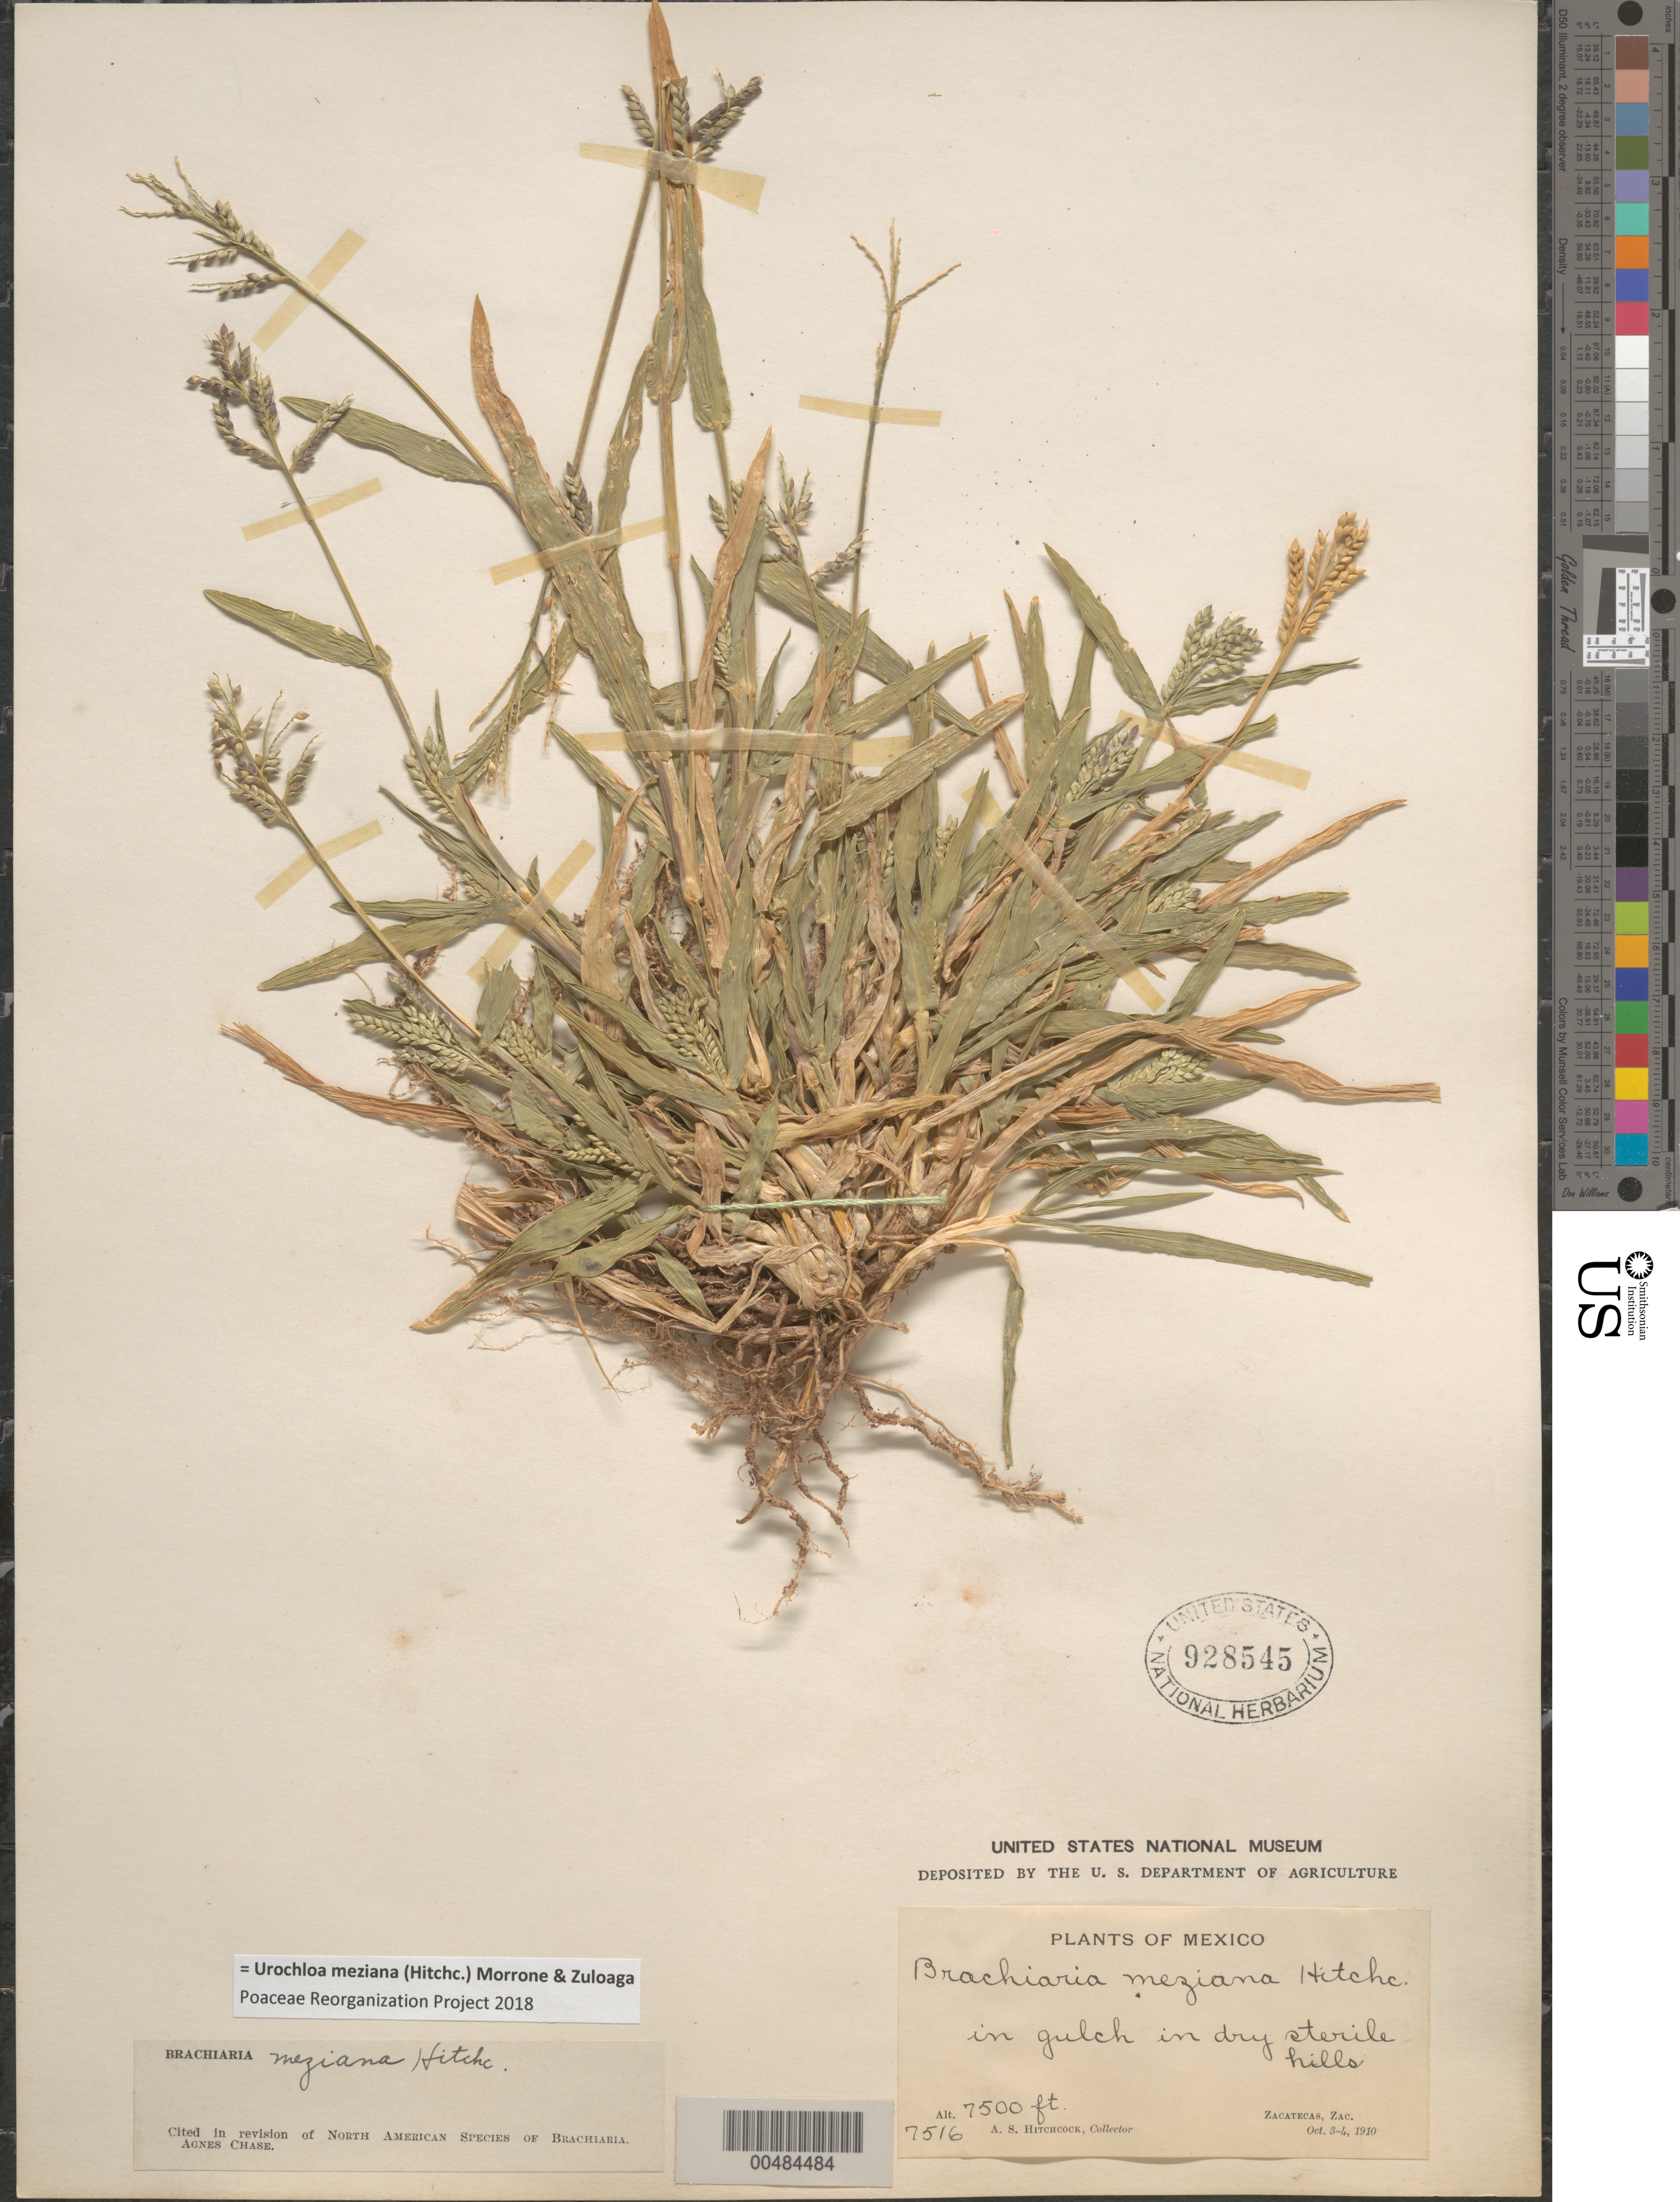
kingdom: Plantae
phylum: Tracheophyta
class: Liliopsida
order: Poales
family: Poaceae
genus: Brachiaria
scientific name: Brachiaria meziana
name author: Hitchc.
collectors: A. S. Hitchcock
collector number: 7516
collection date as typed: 3 Oct 1910 to 4 Oct 1910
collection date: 1910-10-03/1910-10-04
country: Mexico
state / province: Zacatecas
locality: Zacatecas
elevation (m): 2286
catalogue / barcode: US 928545